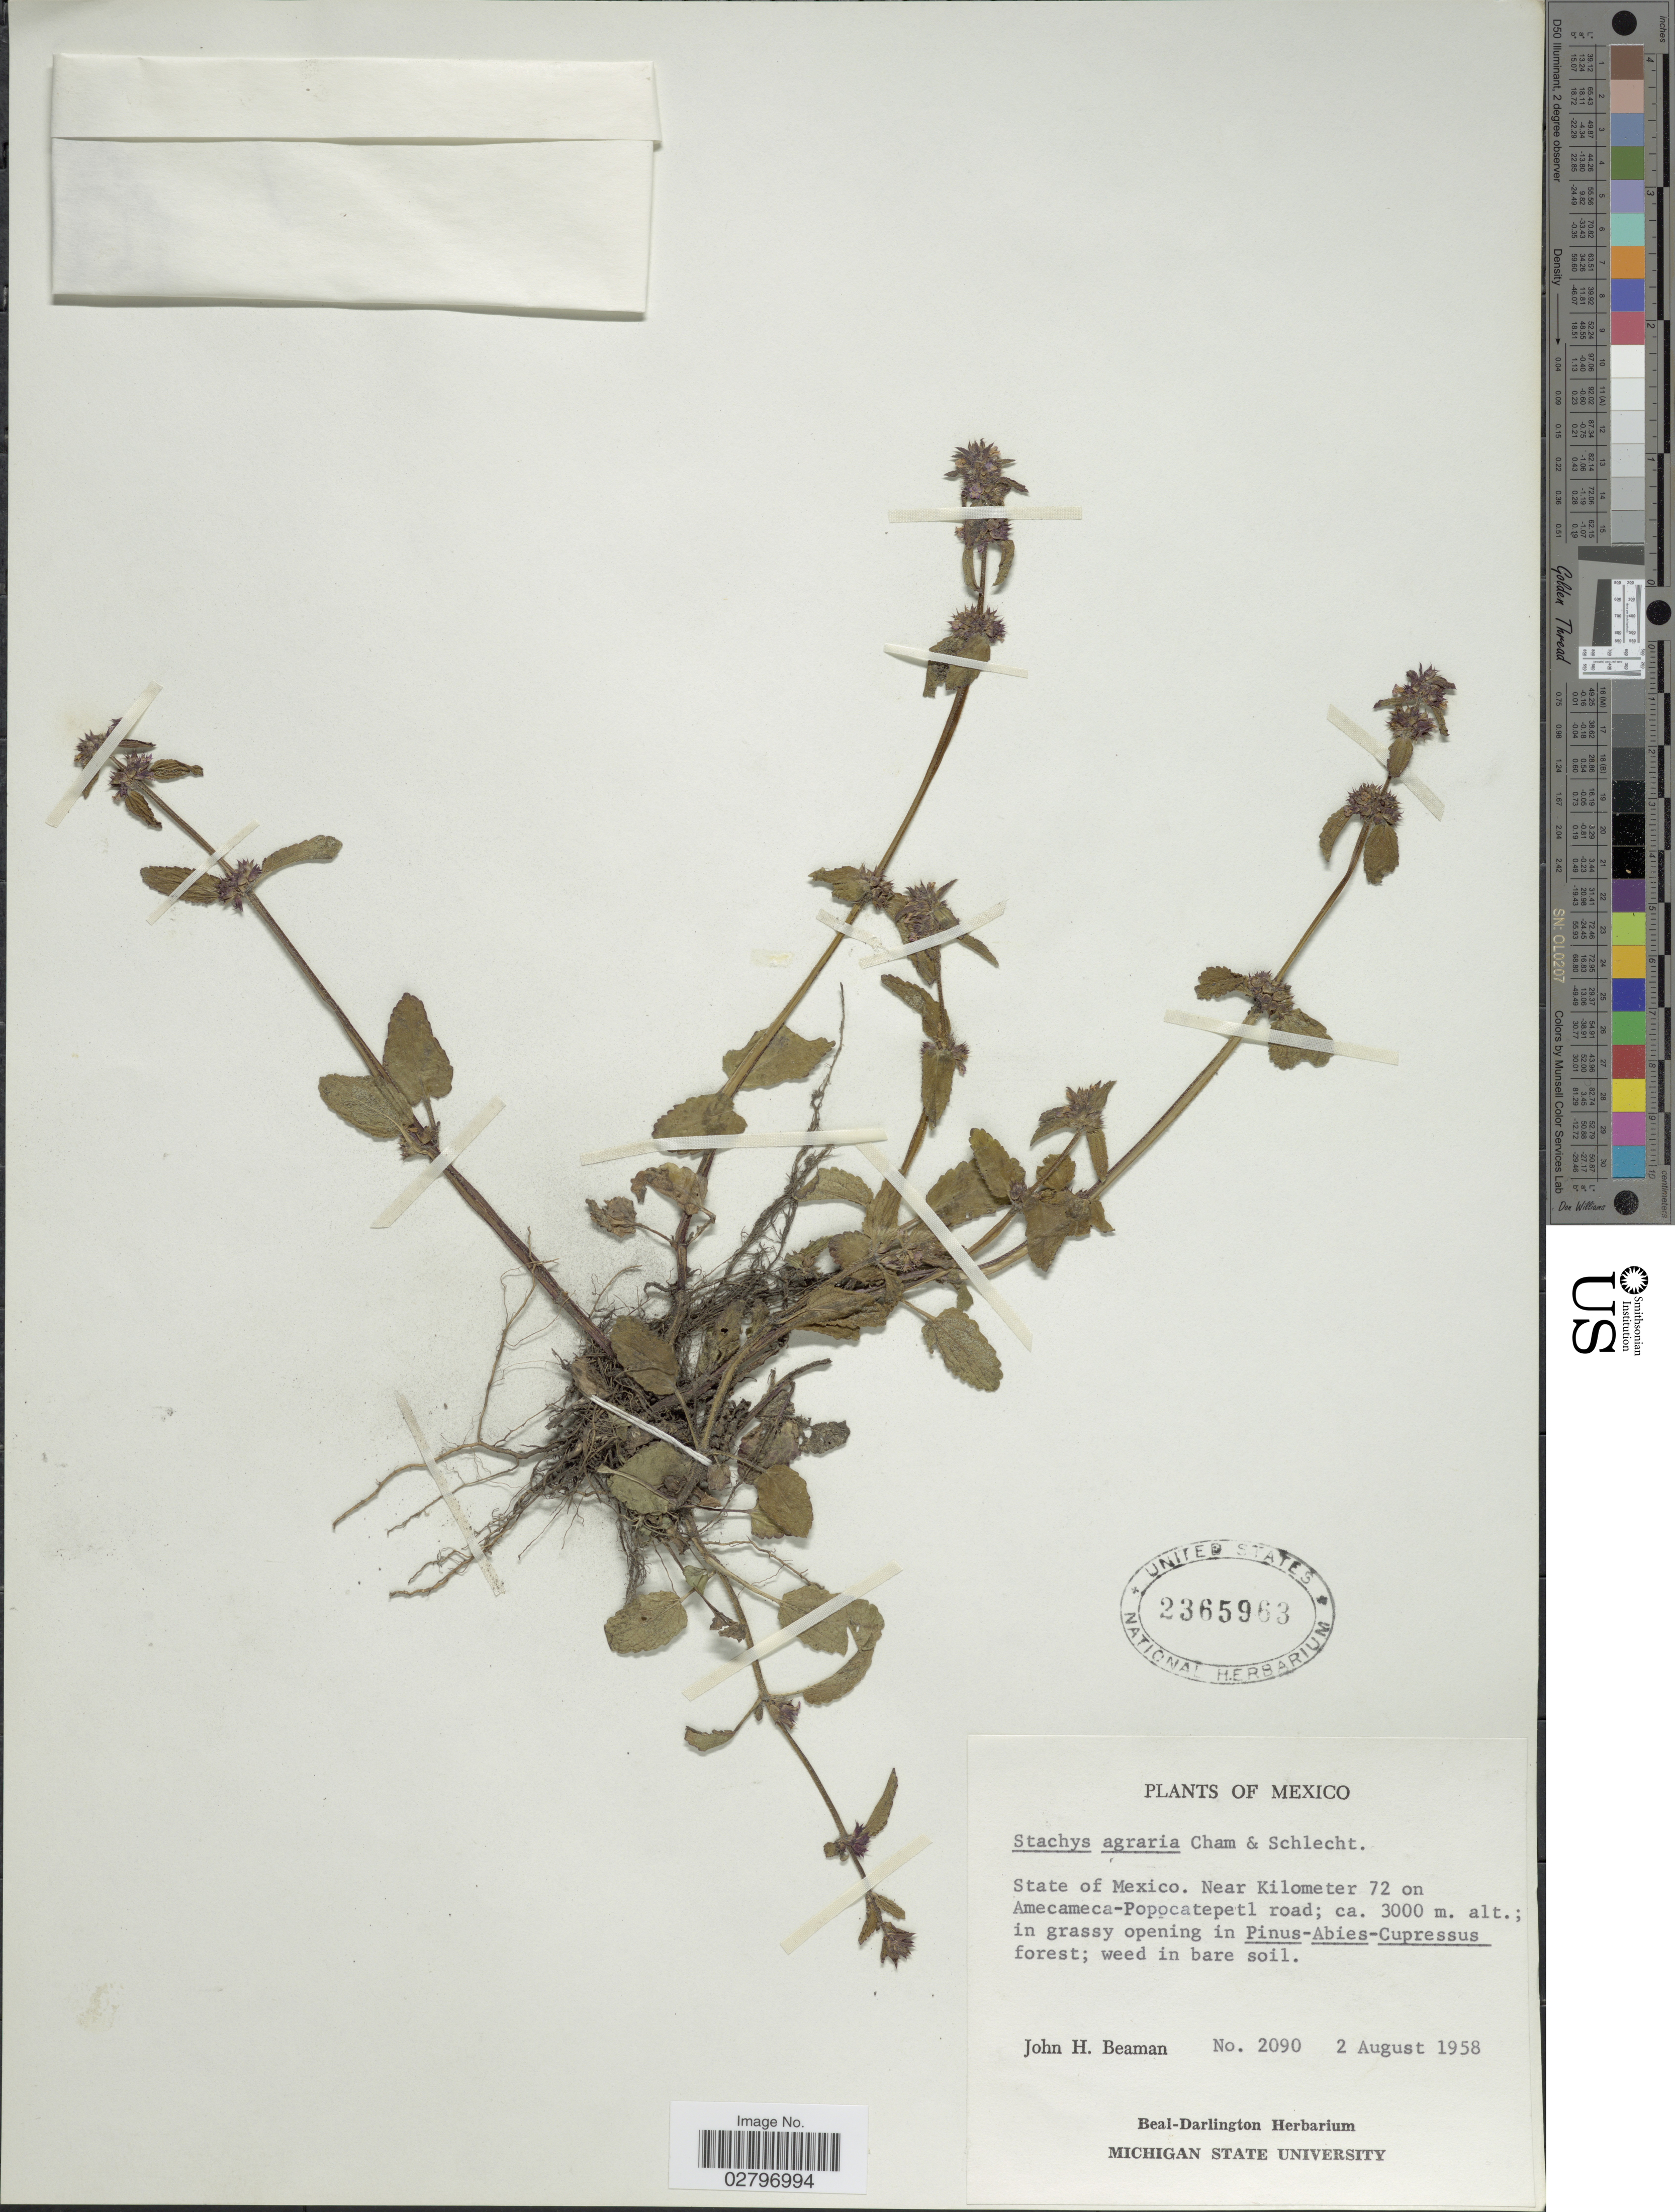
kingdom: Plantae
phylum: Tracheophyta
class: Magnoliopsida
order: Lamiales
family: Lamiaceae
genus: Stachys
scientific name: Stachys agraria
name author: Schltdl. & Cham.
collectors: J. H. Beaman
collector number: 2090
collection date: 1958-08-02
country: Mexico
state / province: México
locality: State of Mexico, Near Kilometer 72 on Amecameca-Popocatepetl road.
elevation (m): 3000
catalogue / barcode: US 2365963